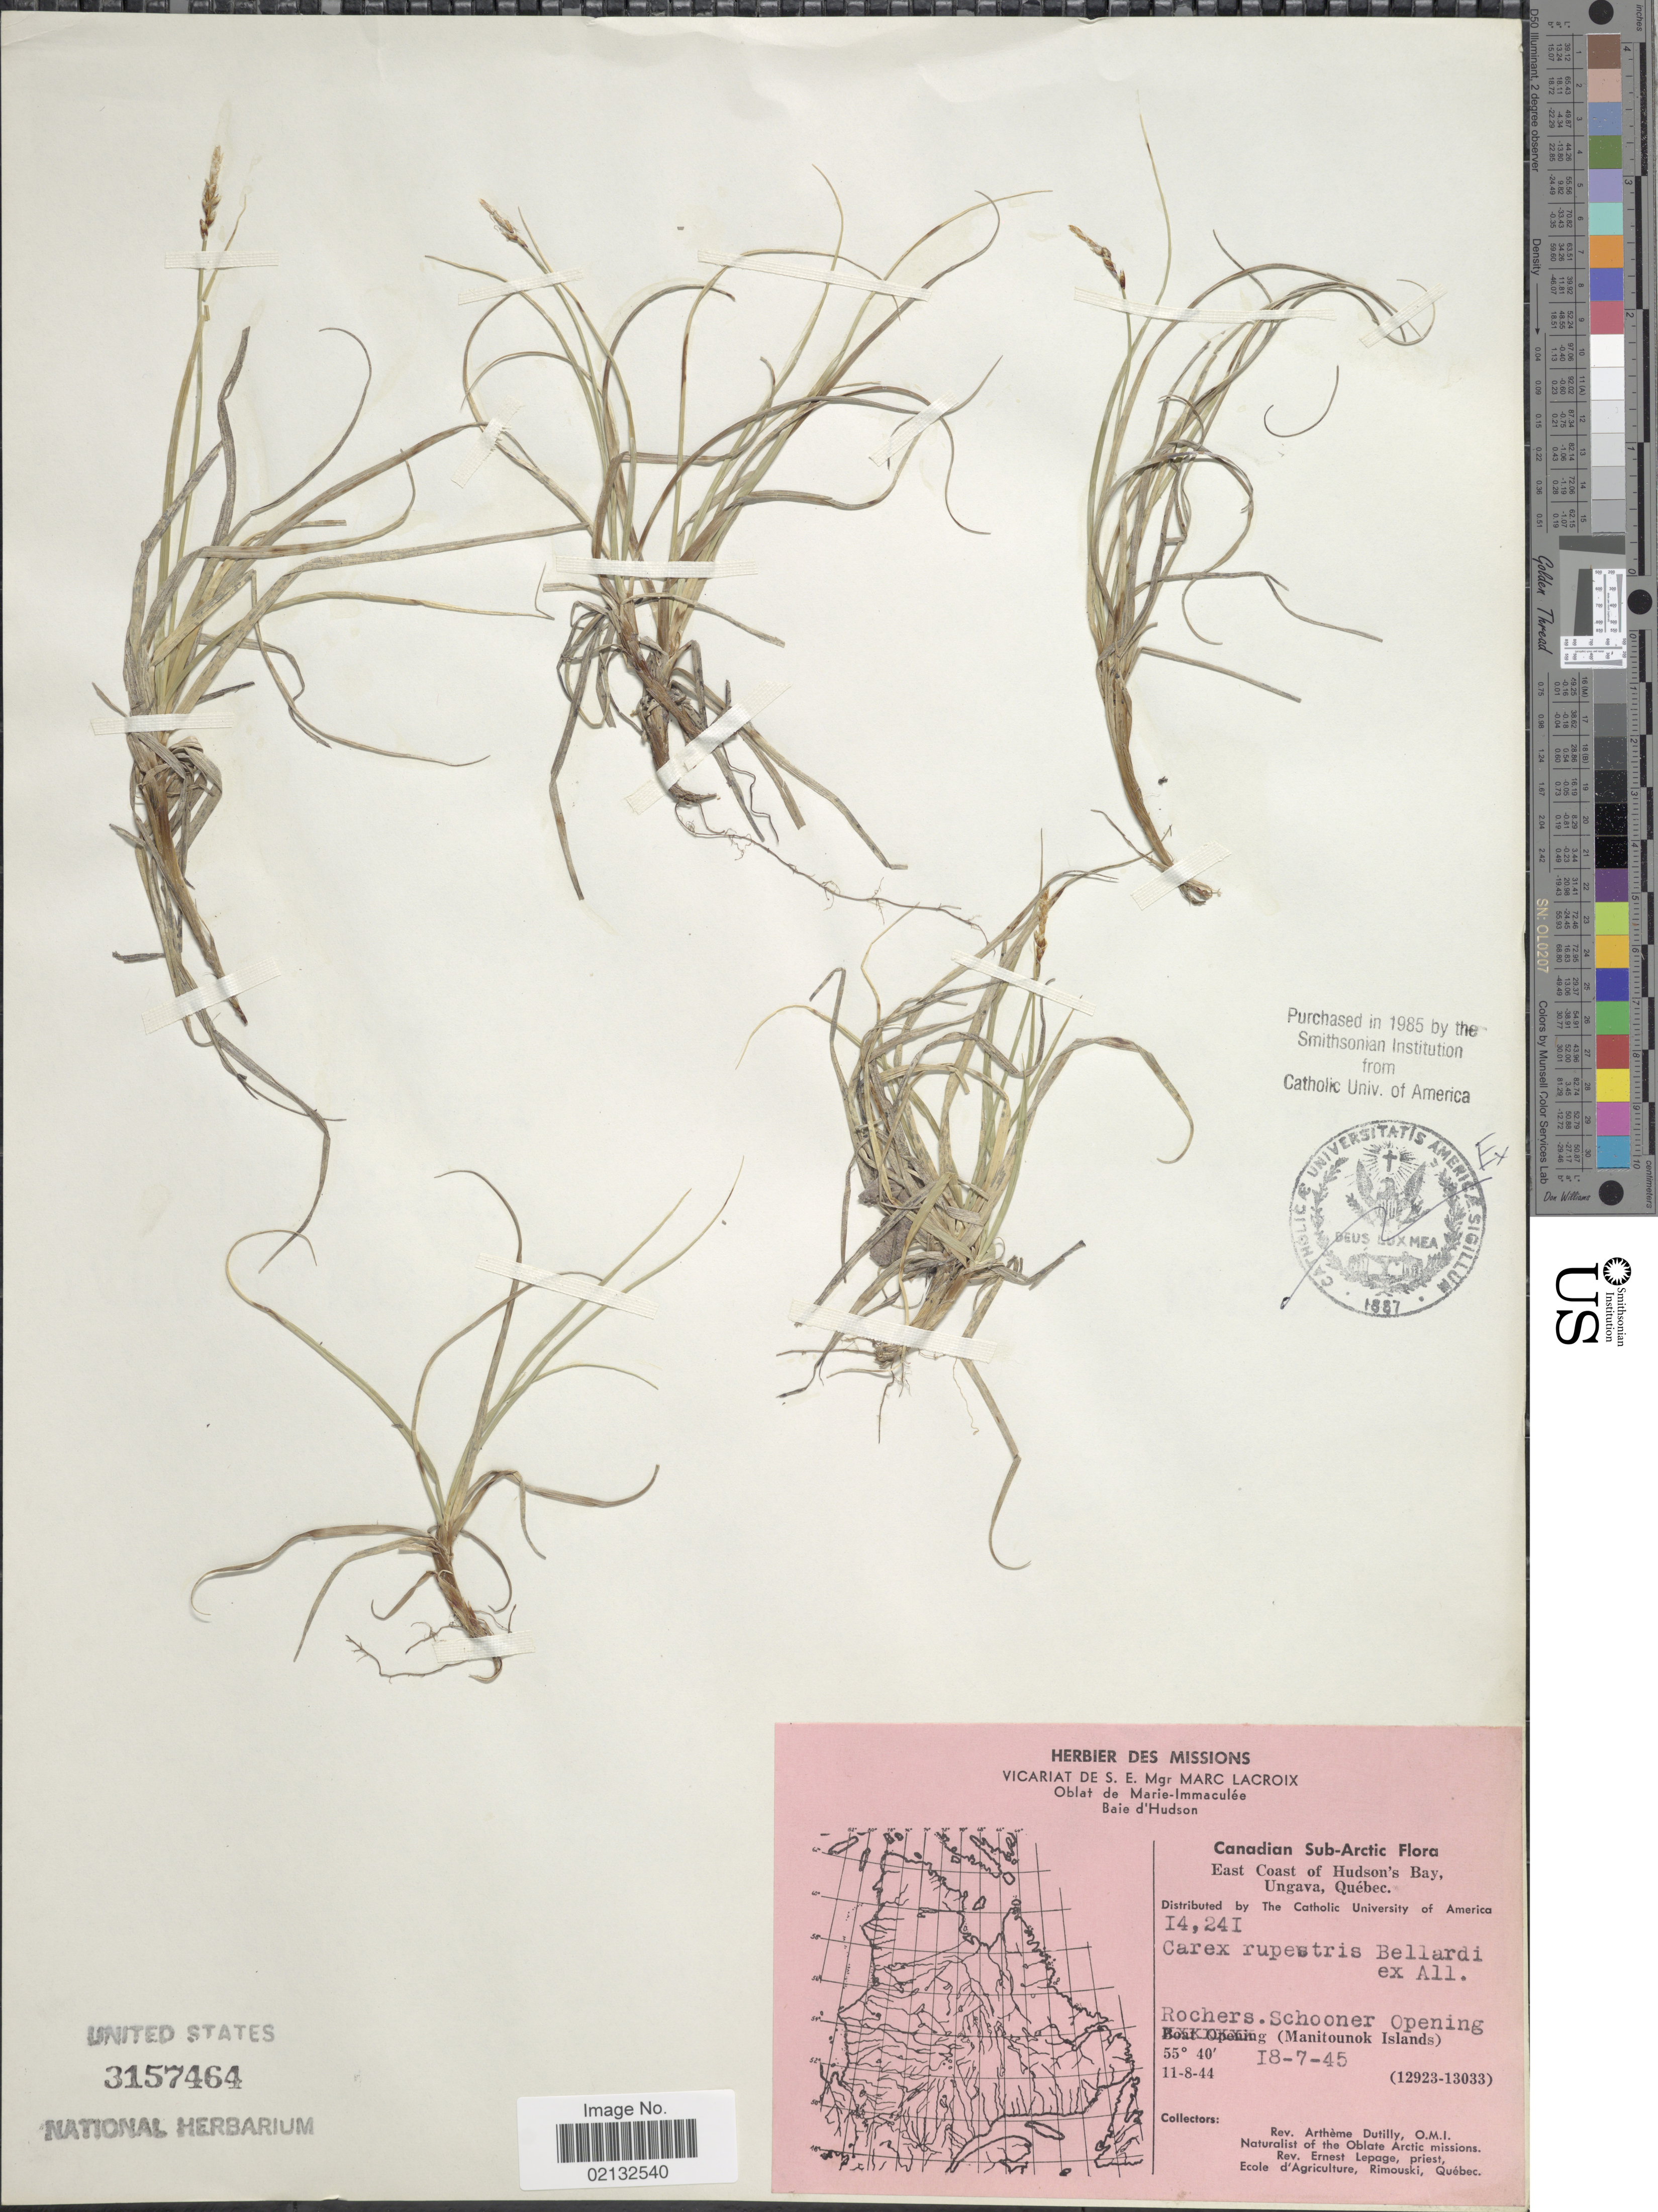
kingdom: Plantae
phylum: Tracheophyta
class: Liliopsida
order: Poales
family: Cyperaceae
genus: Carex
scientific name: Carex rupestris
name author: All.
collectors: A. Dutilly & E. Lepage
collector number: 14241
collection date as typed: Transcribed d/m/y: 11/8/44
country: Canada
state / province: Quebec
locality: East Coast of Hudson's Bay, Ungava, Quebec. Rochers. Schooner Opening (Manitounok Islands)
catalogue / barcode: US 3157464